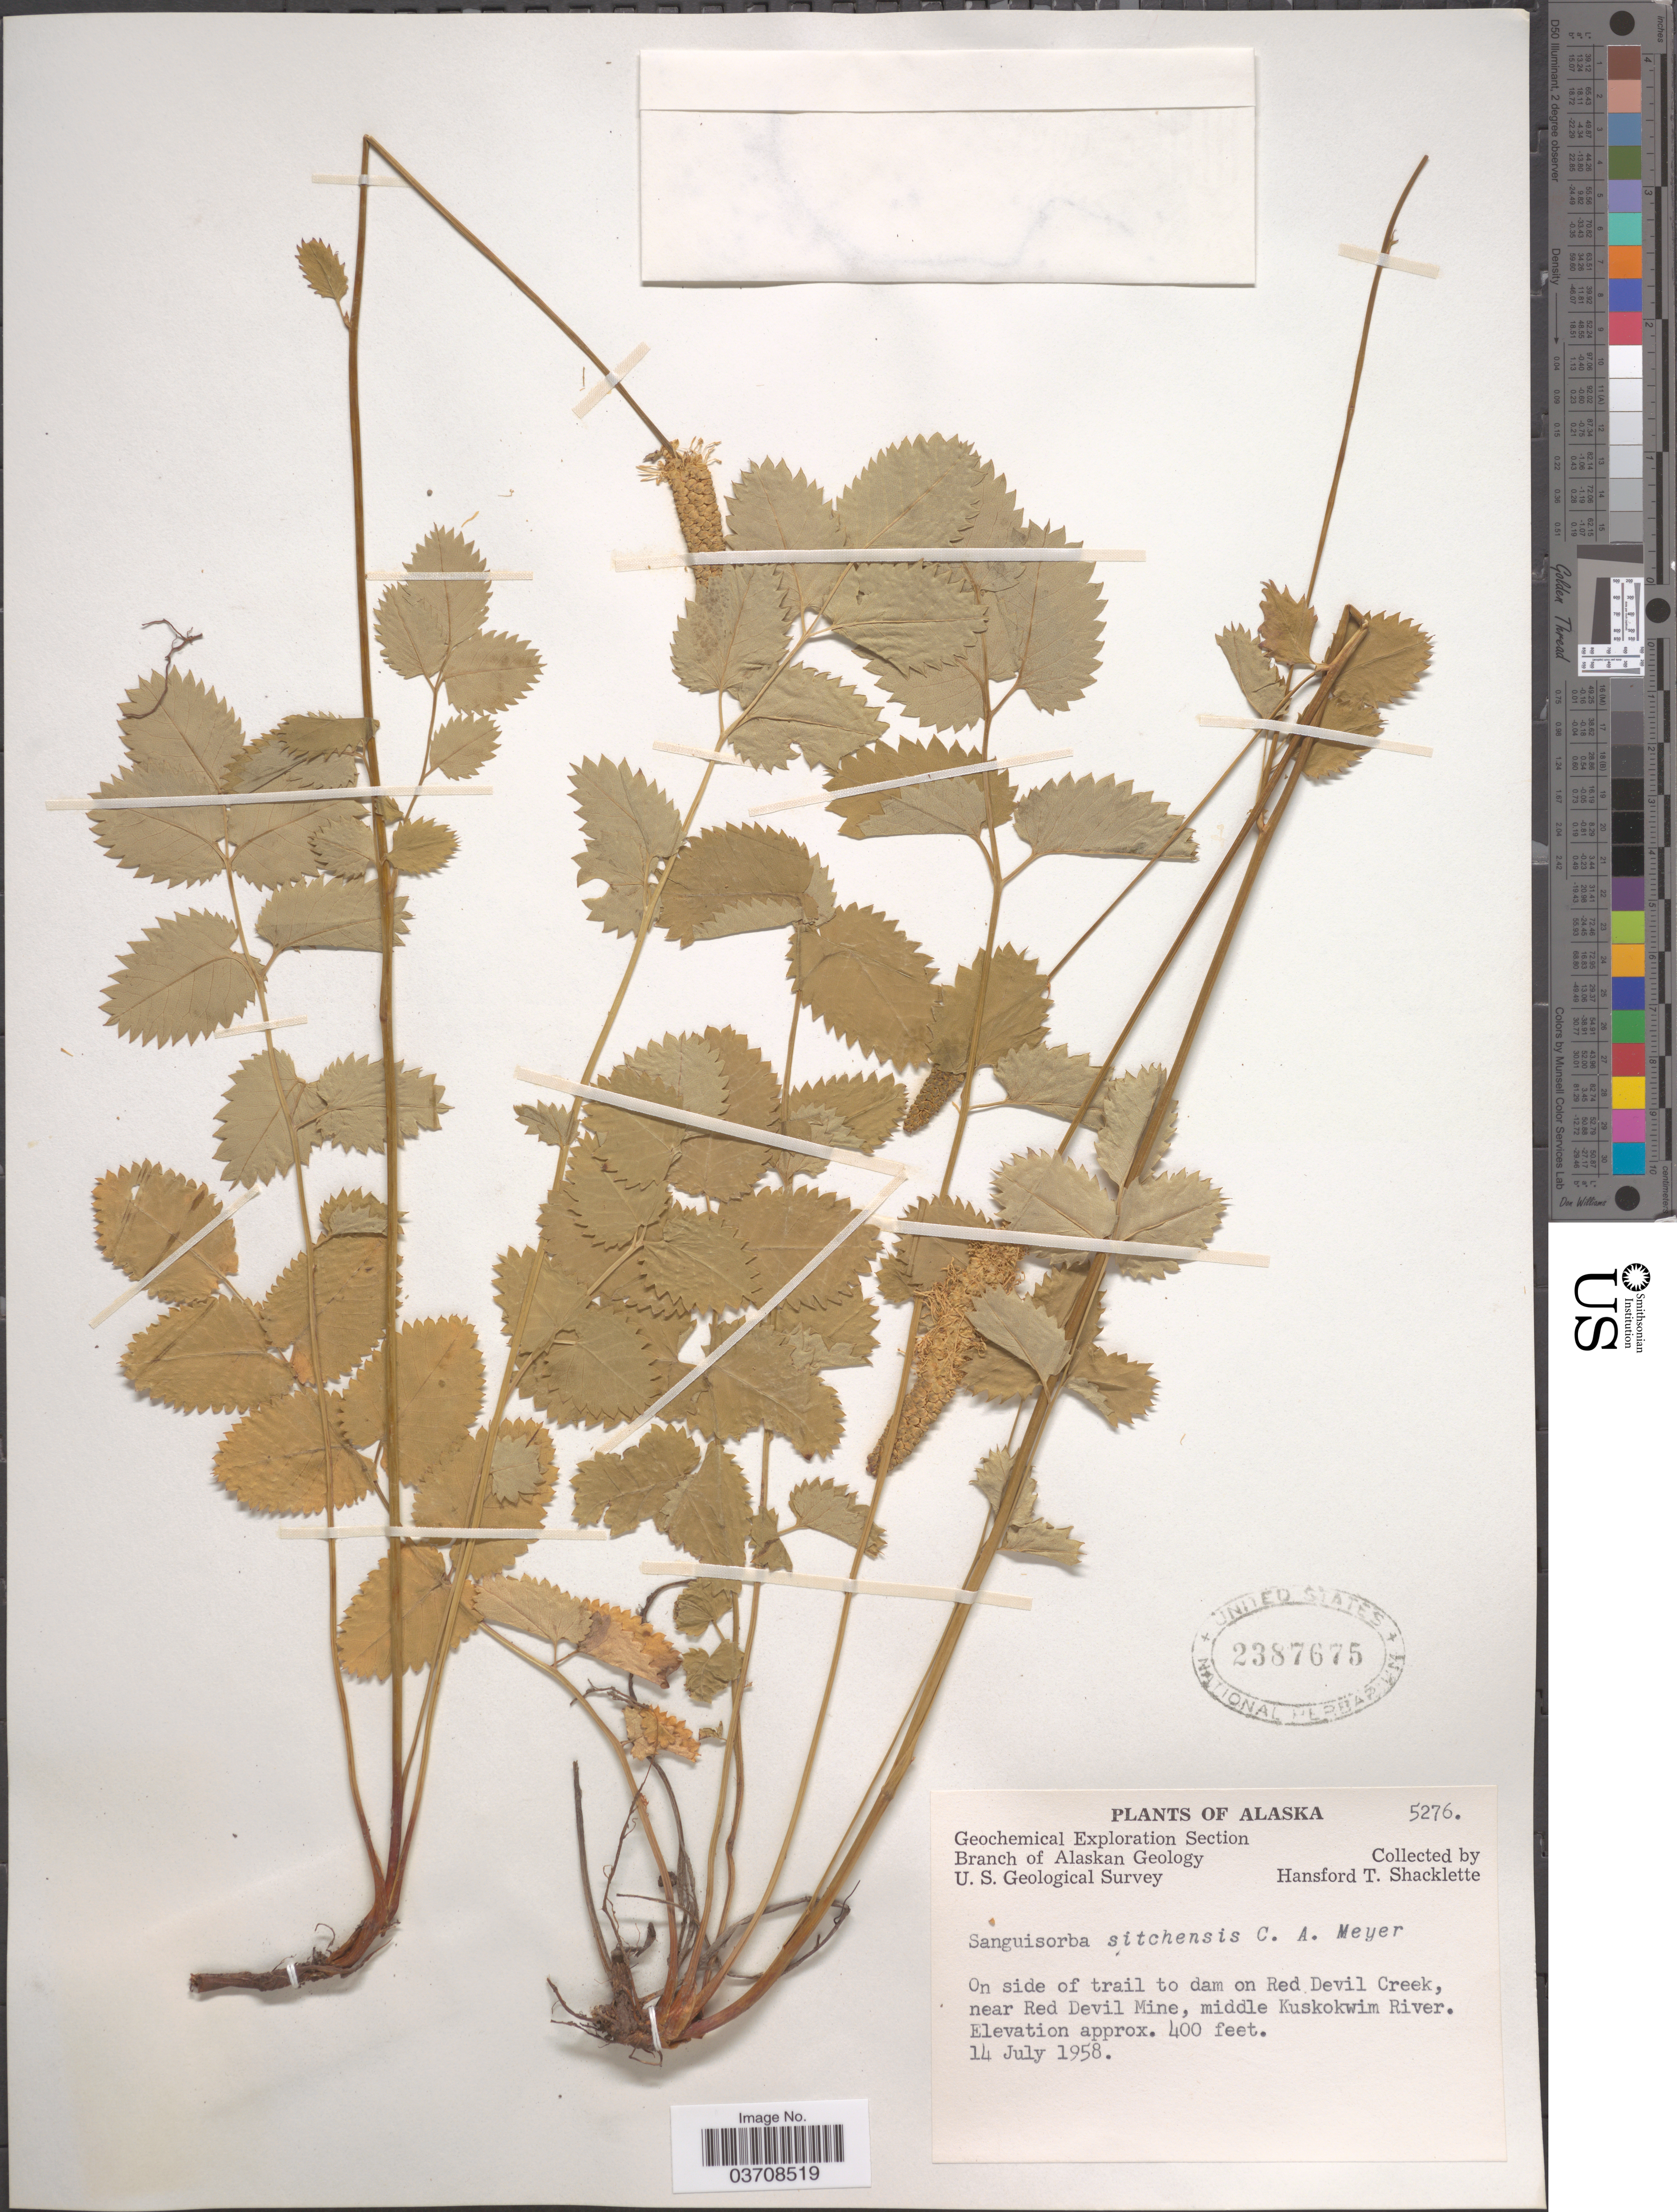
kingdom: Plantae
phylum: Tracheophyta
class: Magnoliopsida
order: Rosales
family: Rosaceae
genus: Sanguisorba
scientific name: Sanguisorba stipulata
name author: Raf.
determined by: Strong, Mark T., (BOT), Smithsonian Institution - National Museum of Natural History (UNITED STATES)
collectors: H. Shacklette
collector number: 5276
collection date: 1958-07-14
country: United States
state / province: Alaska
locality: On side of trail to dam on Red Devil Creek, near Red Devil Mine, middle Kuskokwim River.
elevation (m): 122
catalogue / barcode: US 2387675